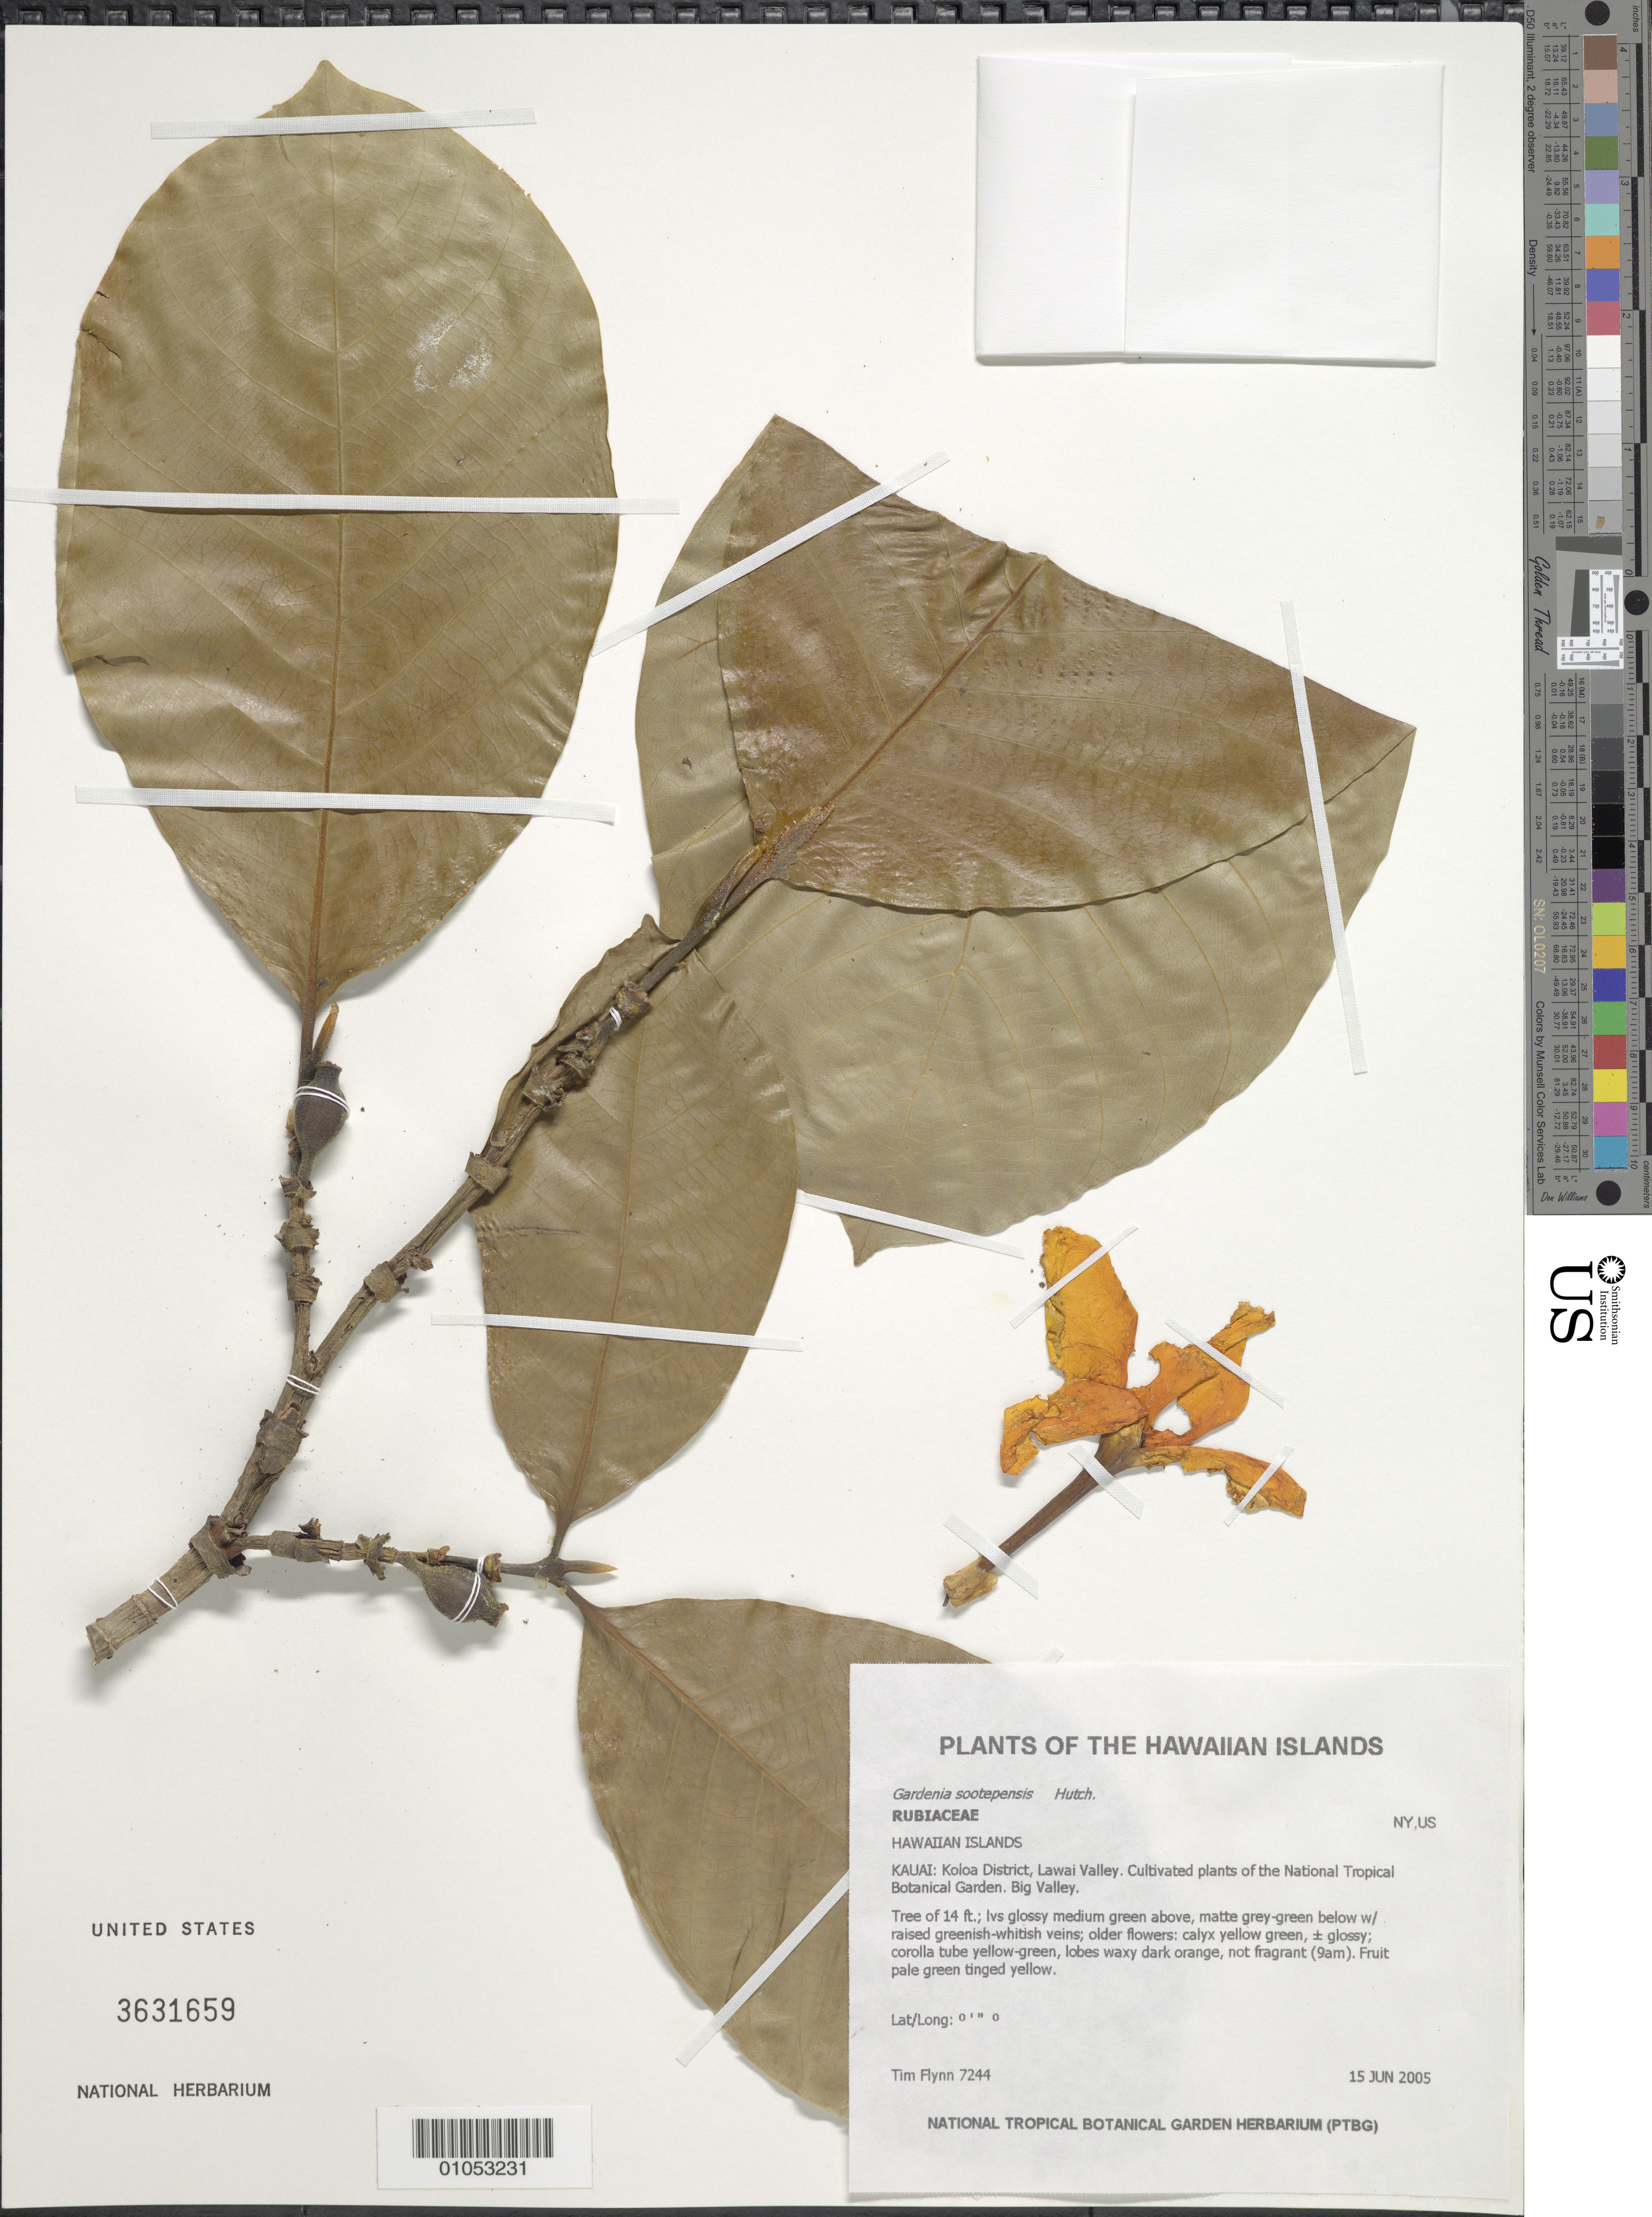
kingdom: Plantae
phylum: Tracheophyta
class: Magnoliopsida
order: Gentianales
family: Rubiaceae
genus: Gardenia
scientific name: Gardenia sootepensis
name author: Hutch.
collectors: T. W. Flynn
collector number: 7244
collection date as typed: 15 Jun 2005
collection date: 2005-06-15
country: United States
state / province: Hawaii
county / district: Kauai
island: Kaua'i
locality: Lawai Valley. Cultivated plants of NTBG. Big Valley.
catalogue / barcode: US 3631659